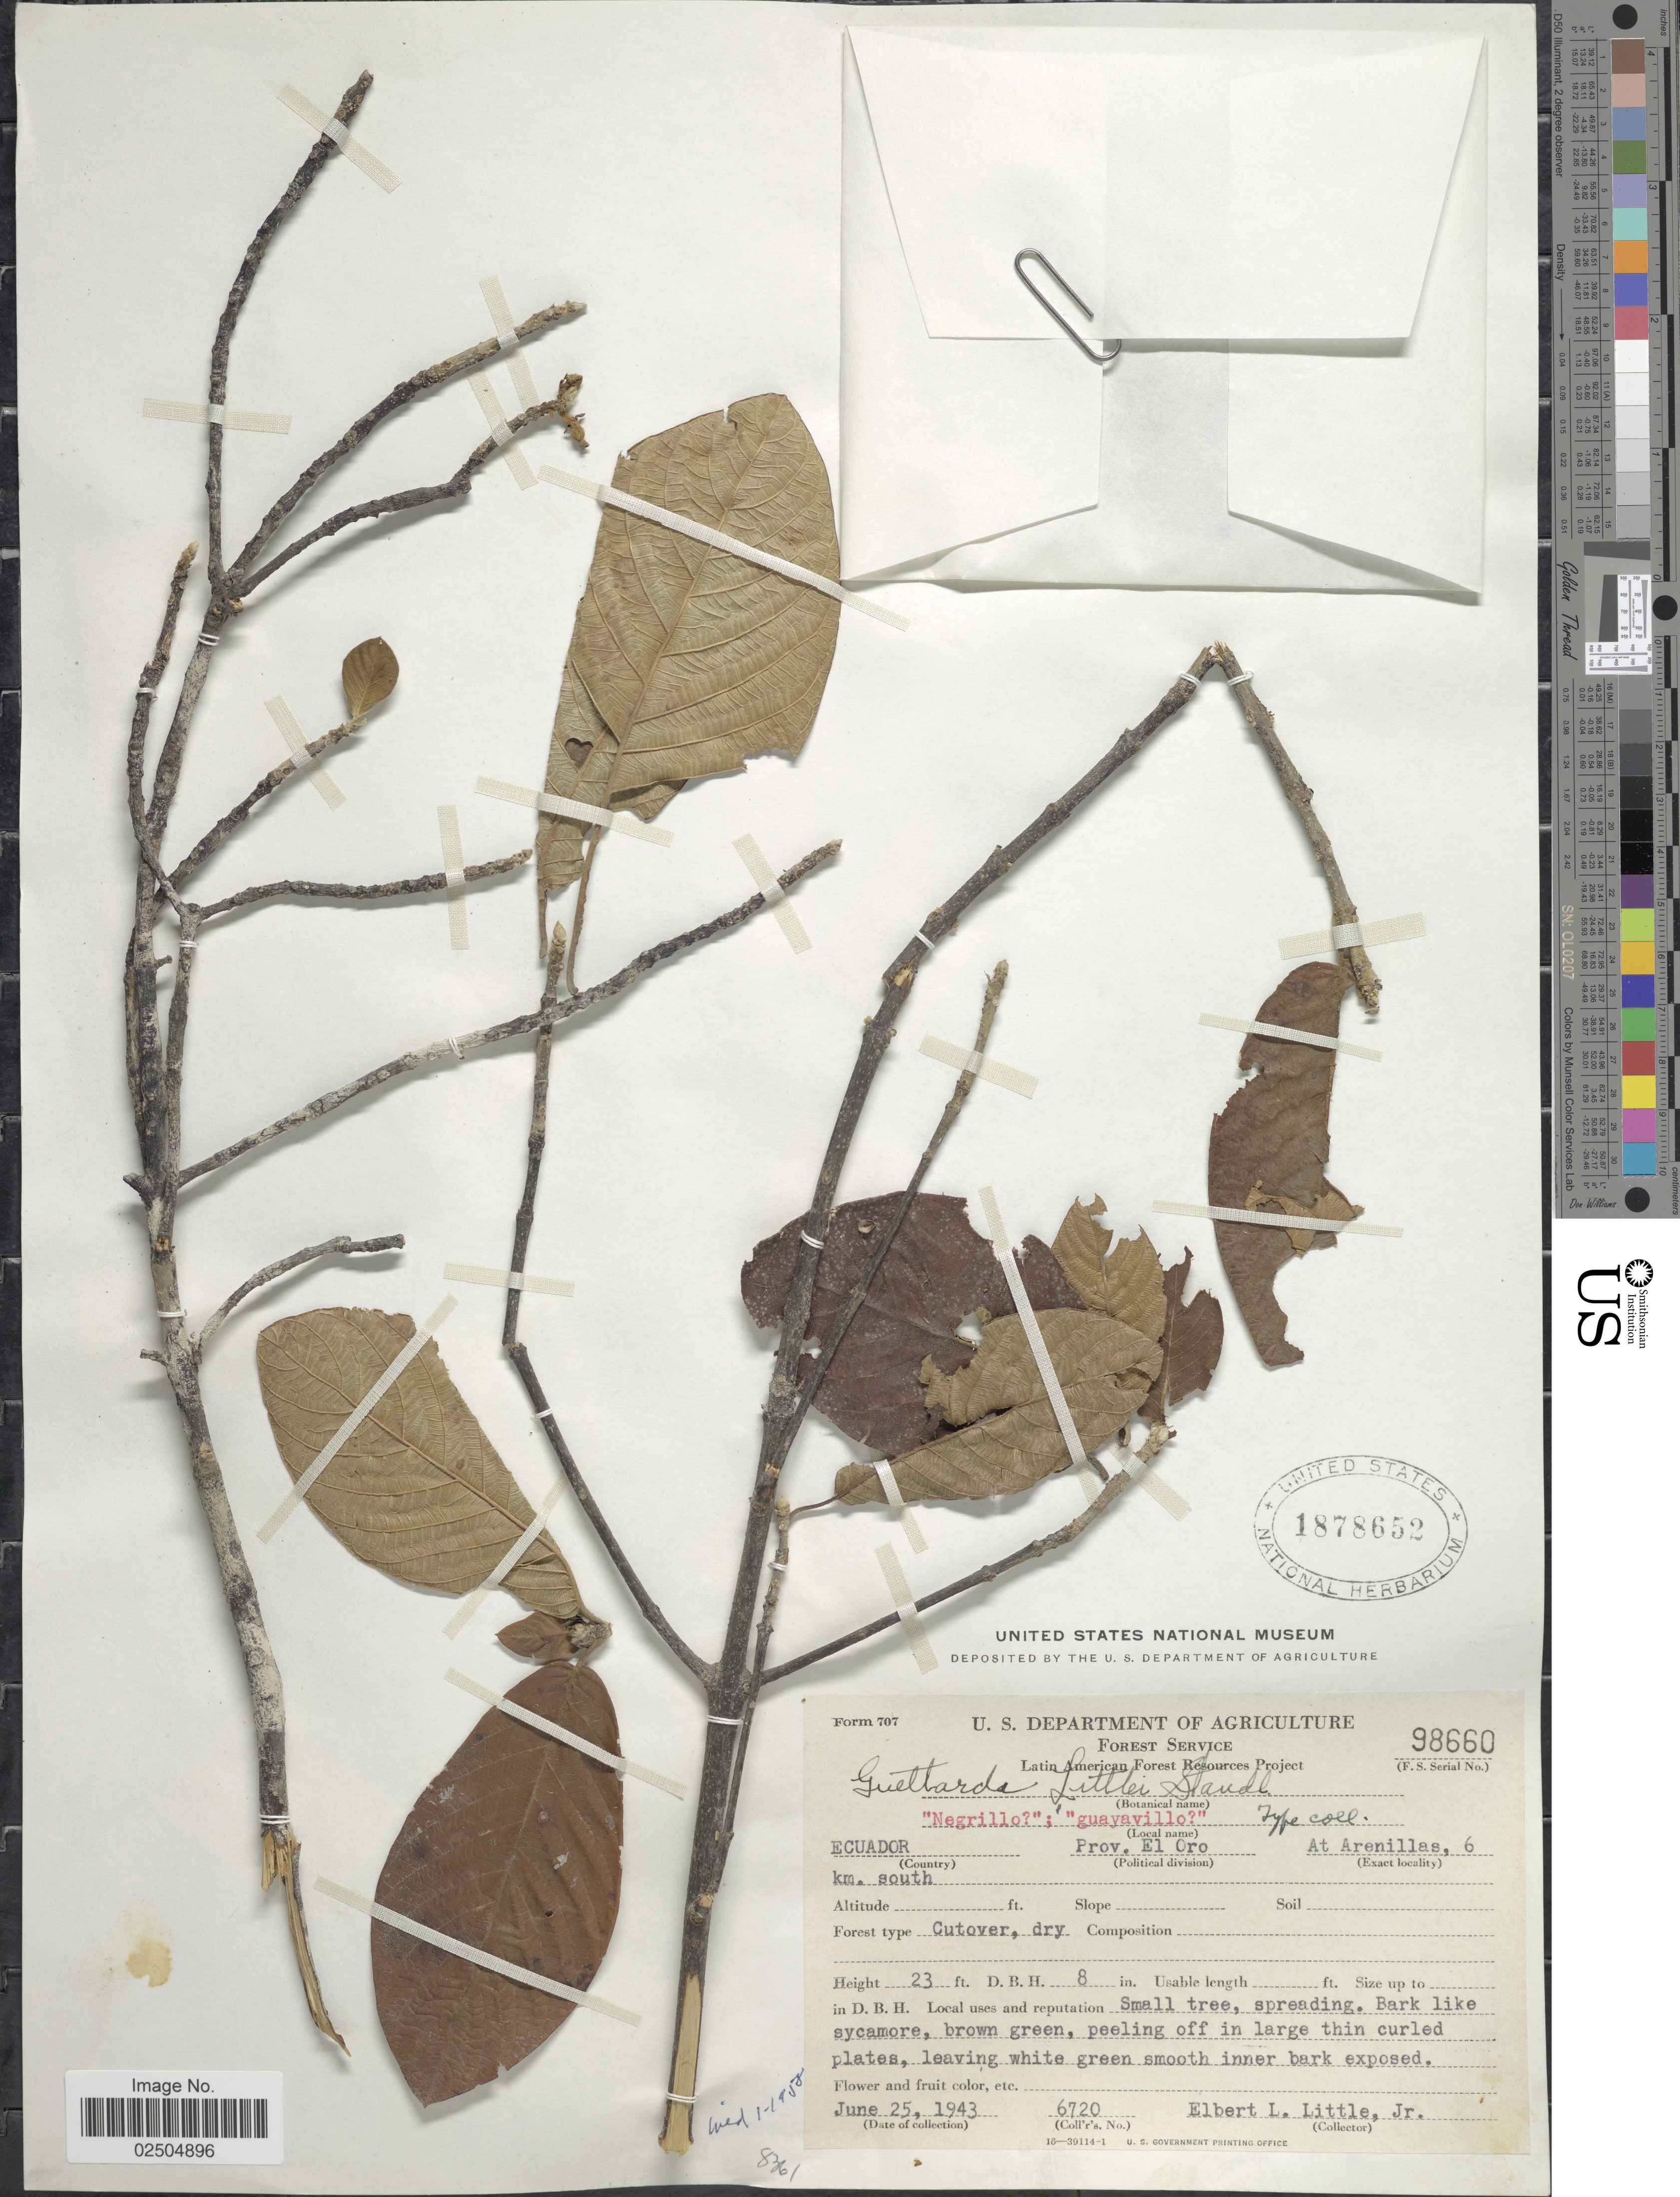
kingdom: Plantae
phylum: Tracheophyta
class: Magnoliopsida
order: Gentianales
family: Rubiaceae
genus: Guettarda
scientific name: Guettarda sp.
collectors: E. L. Little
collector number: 6720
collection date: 1943-06-25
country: Ecuador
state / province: El Oro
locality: Ecuador, Prov. El Oro, At Arenillas, 6 km. south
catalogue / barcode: US 1878652